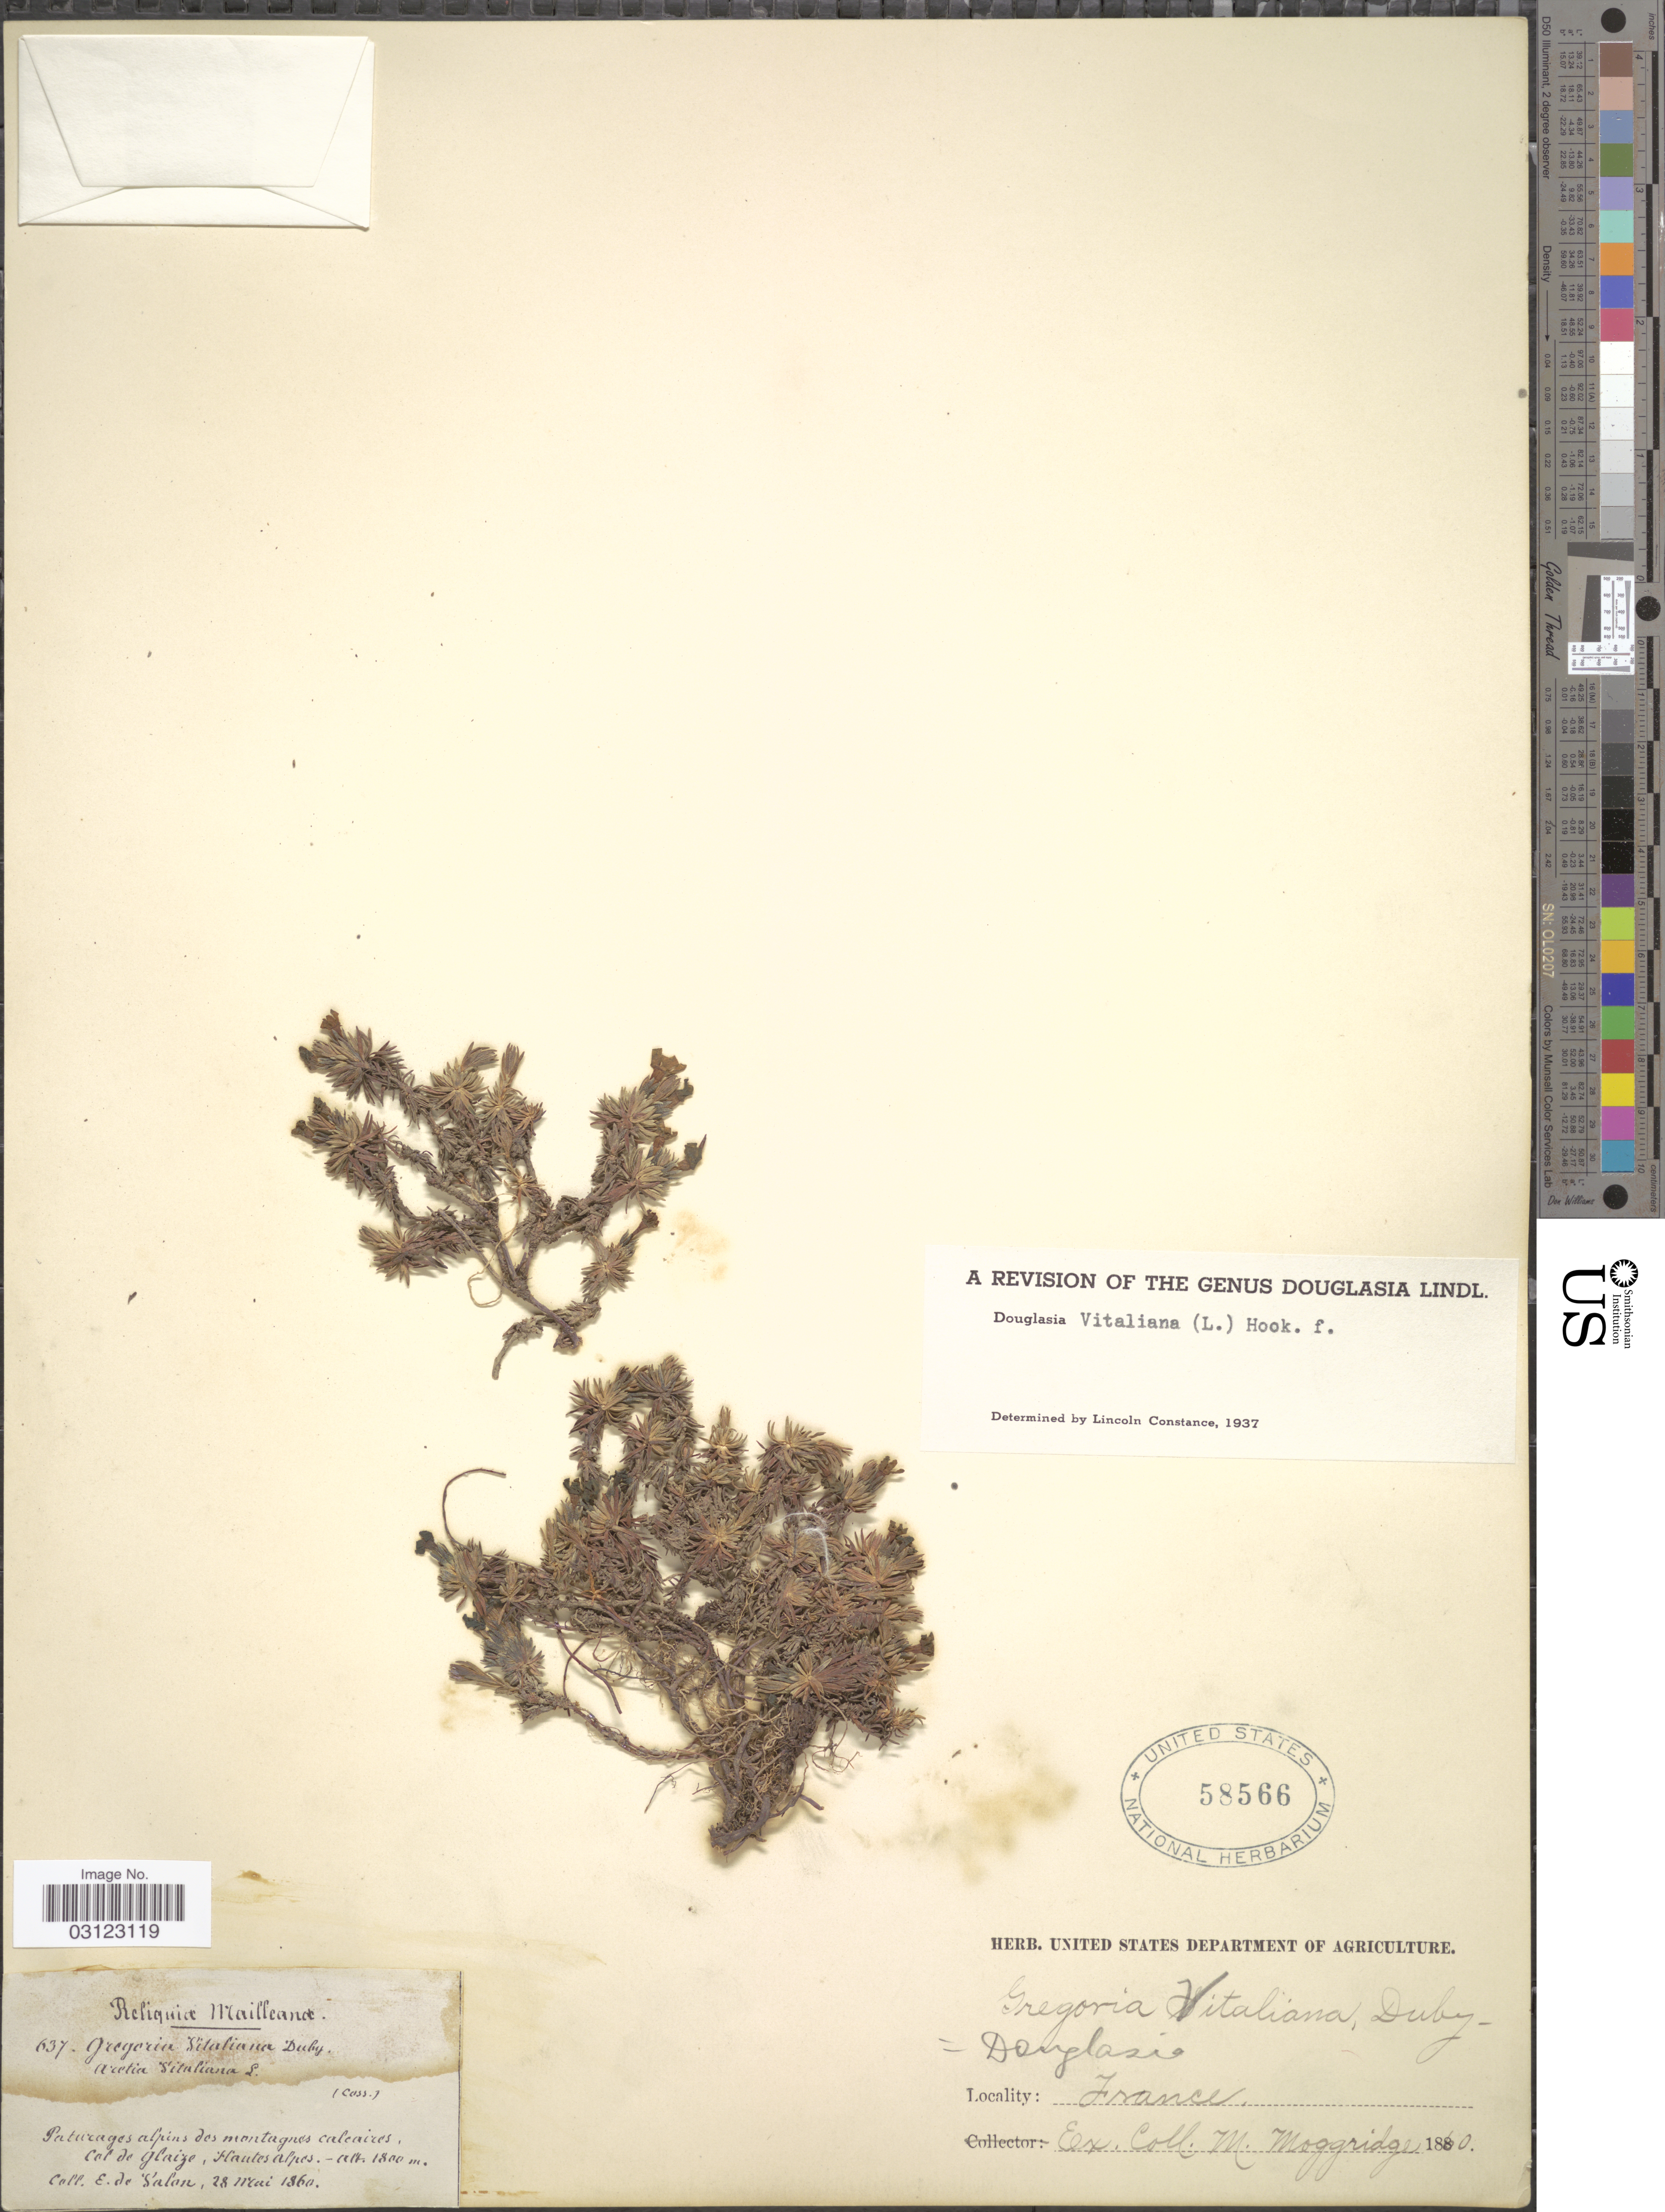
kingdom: Plantae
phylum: Tracheophyta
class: Magnoliopsida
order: Ericales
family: Primulaceae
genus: Douglasia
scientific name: Douglasia vitaliana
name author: (L.) Hook. f. ex B.D. Jacks.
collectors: E. de' Salon & M. Moggridge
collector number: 637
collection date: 1860-05-28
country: France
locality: Reliquiæ Mailleanæ. Paturages alpins des montagnes calcaires, Col de Glaize, Hautes Alpes.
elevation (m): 1800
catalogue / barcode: US 58566